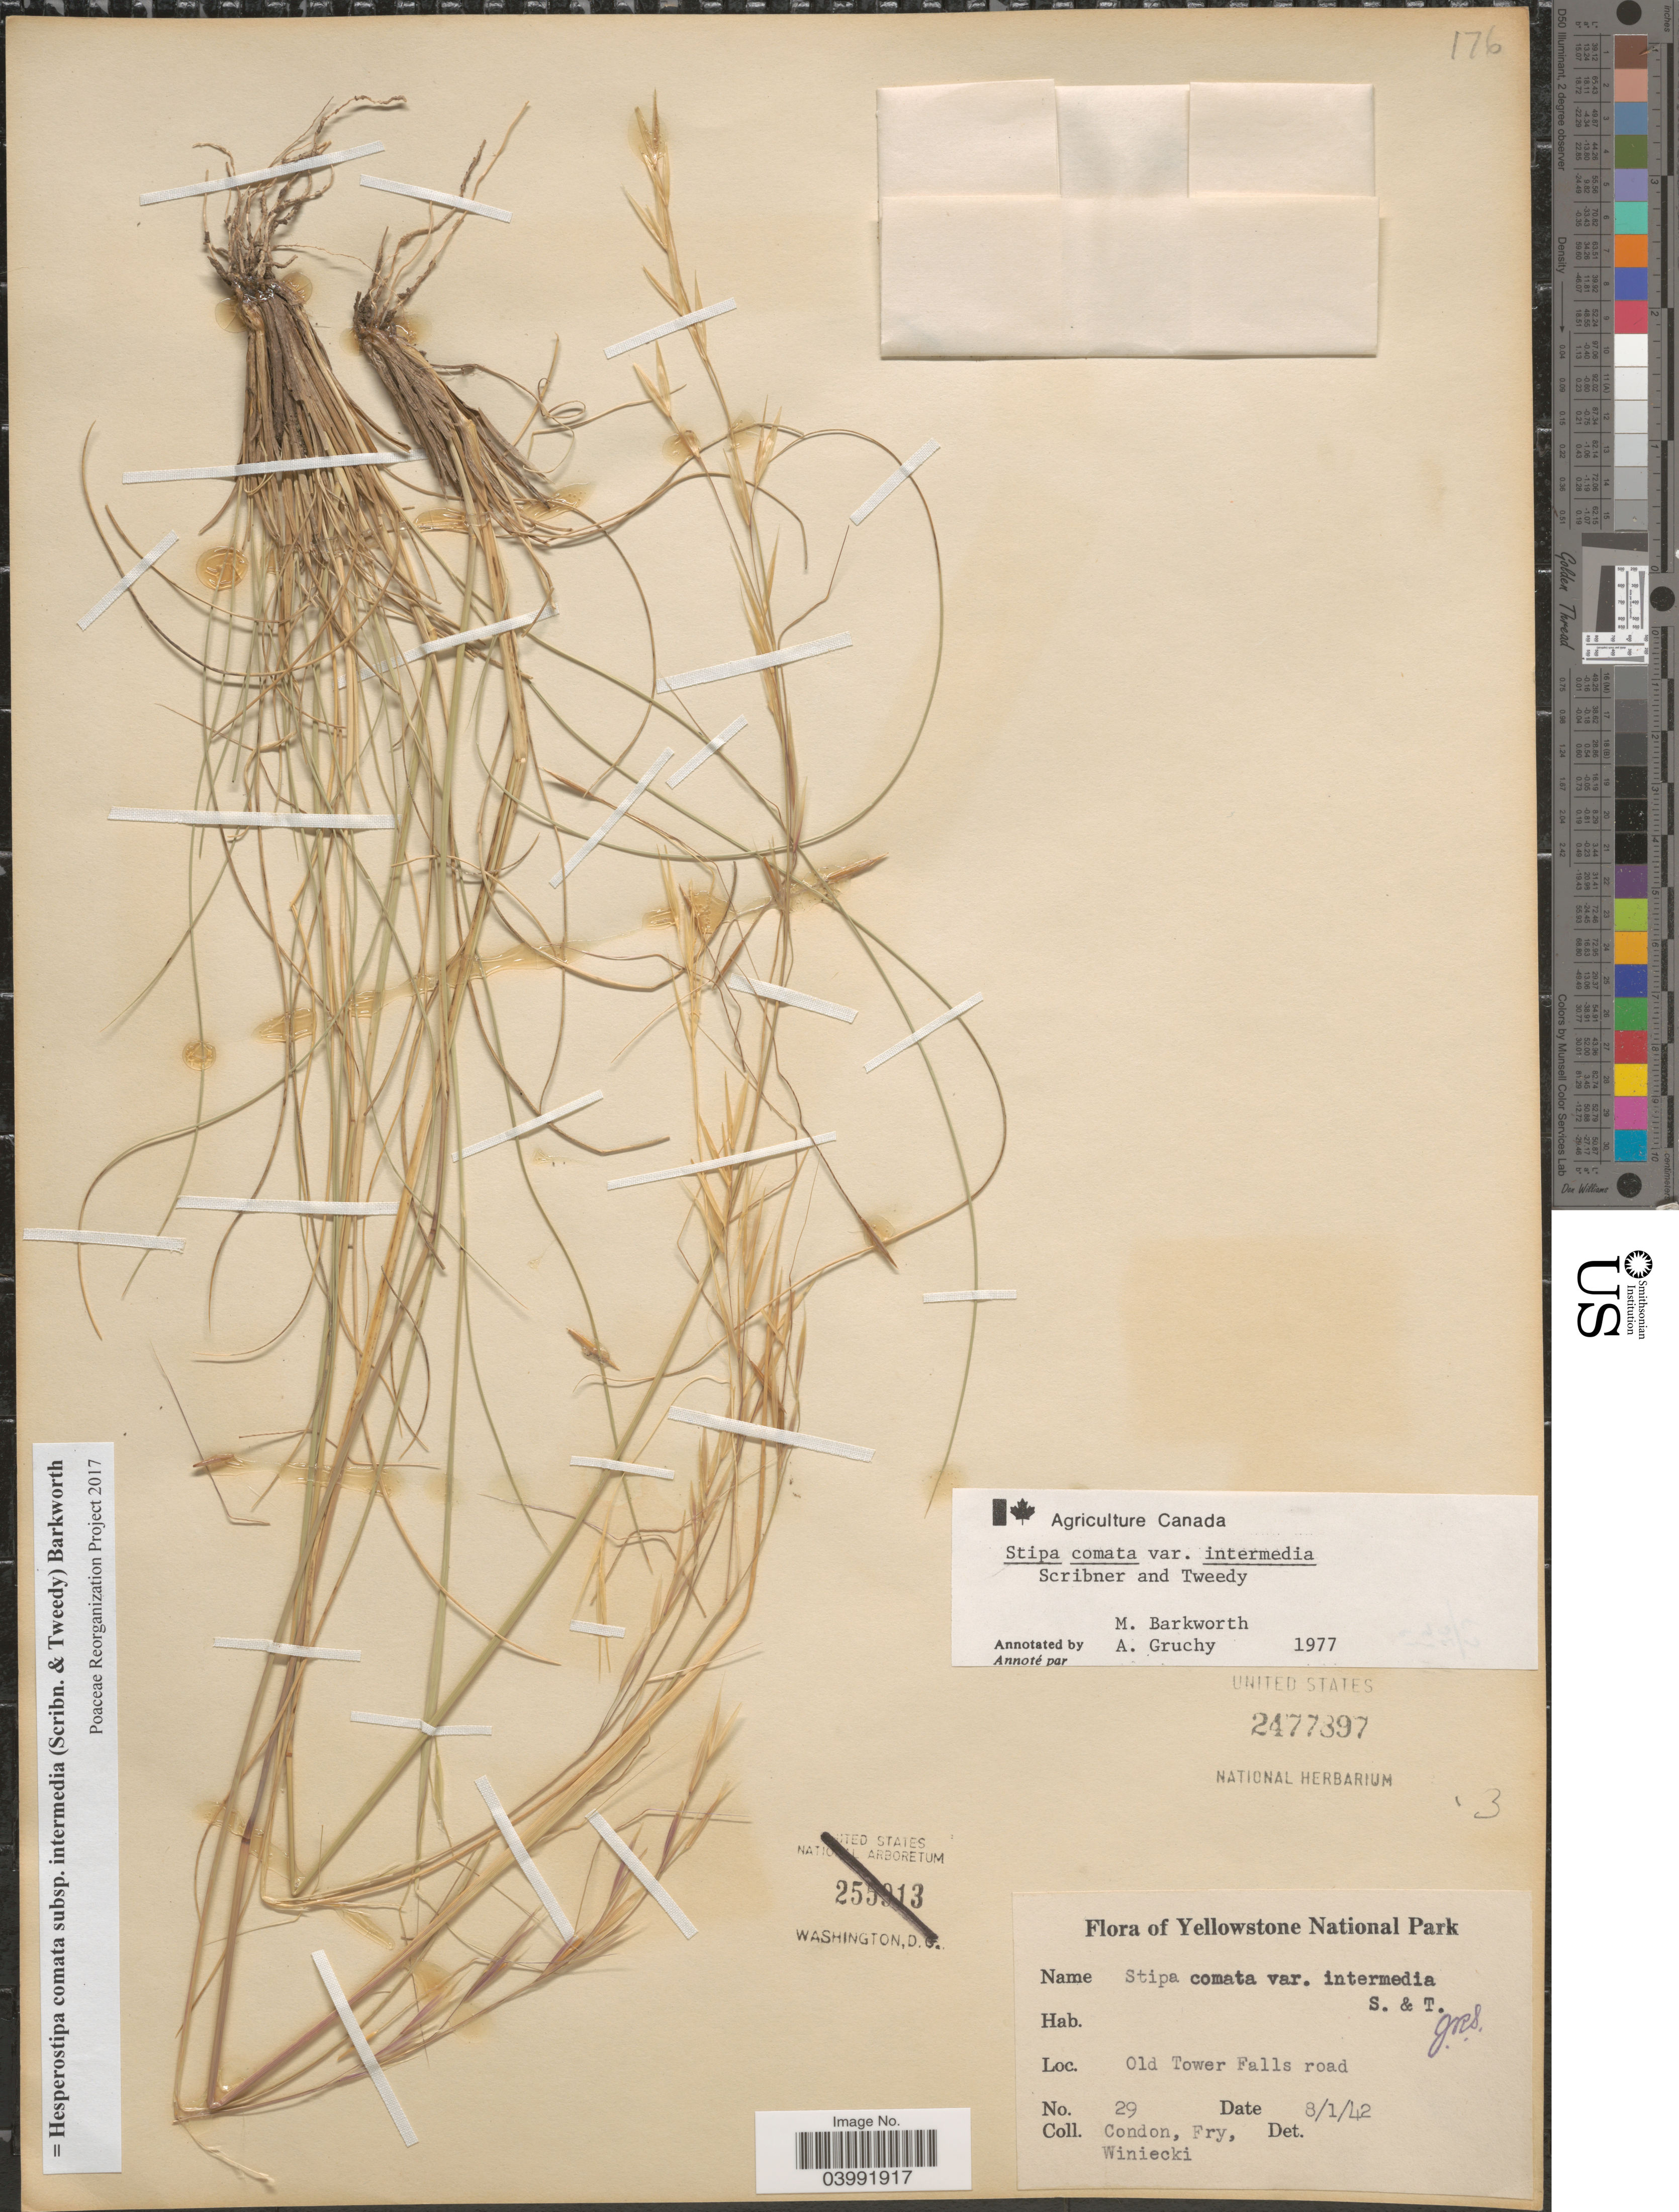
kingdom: Plantae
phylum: Tracheophyta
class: Liliopsida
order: Poales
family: Poaceae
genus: Hesperostipa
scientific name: Hesperostipa comata subsp. intermedia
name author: (Scribn. & Tweedy) Barkworth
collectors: Condon, -. Fry & Winiecki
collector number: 29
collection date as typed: Transcribed d/m/y: 1/8/42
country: United States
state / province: Wyoming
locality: Yellowstone National Park. Old Tower Falls road.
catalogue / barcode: US 2477897